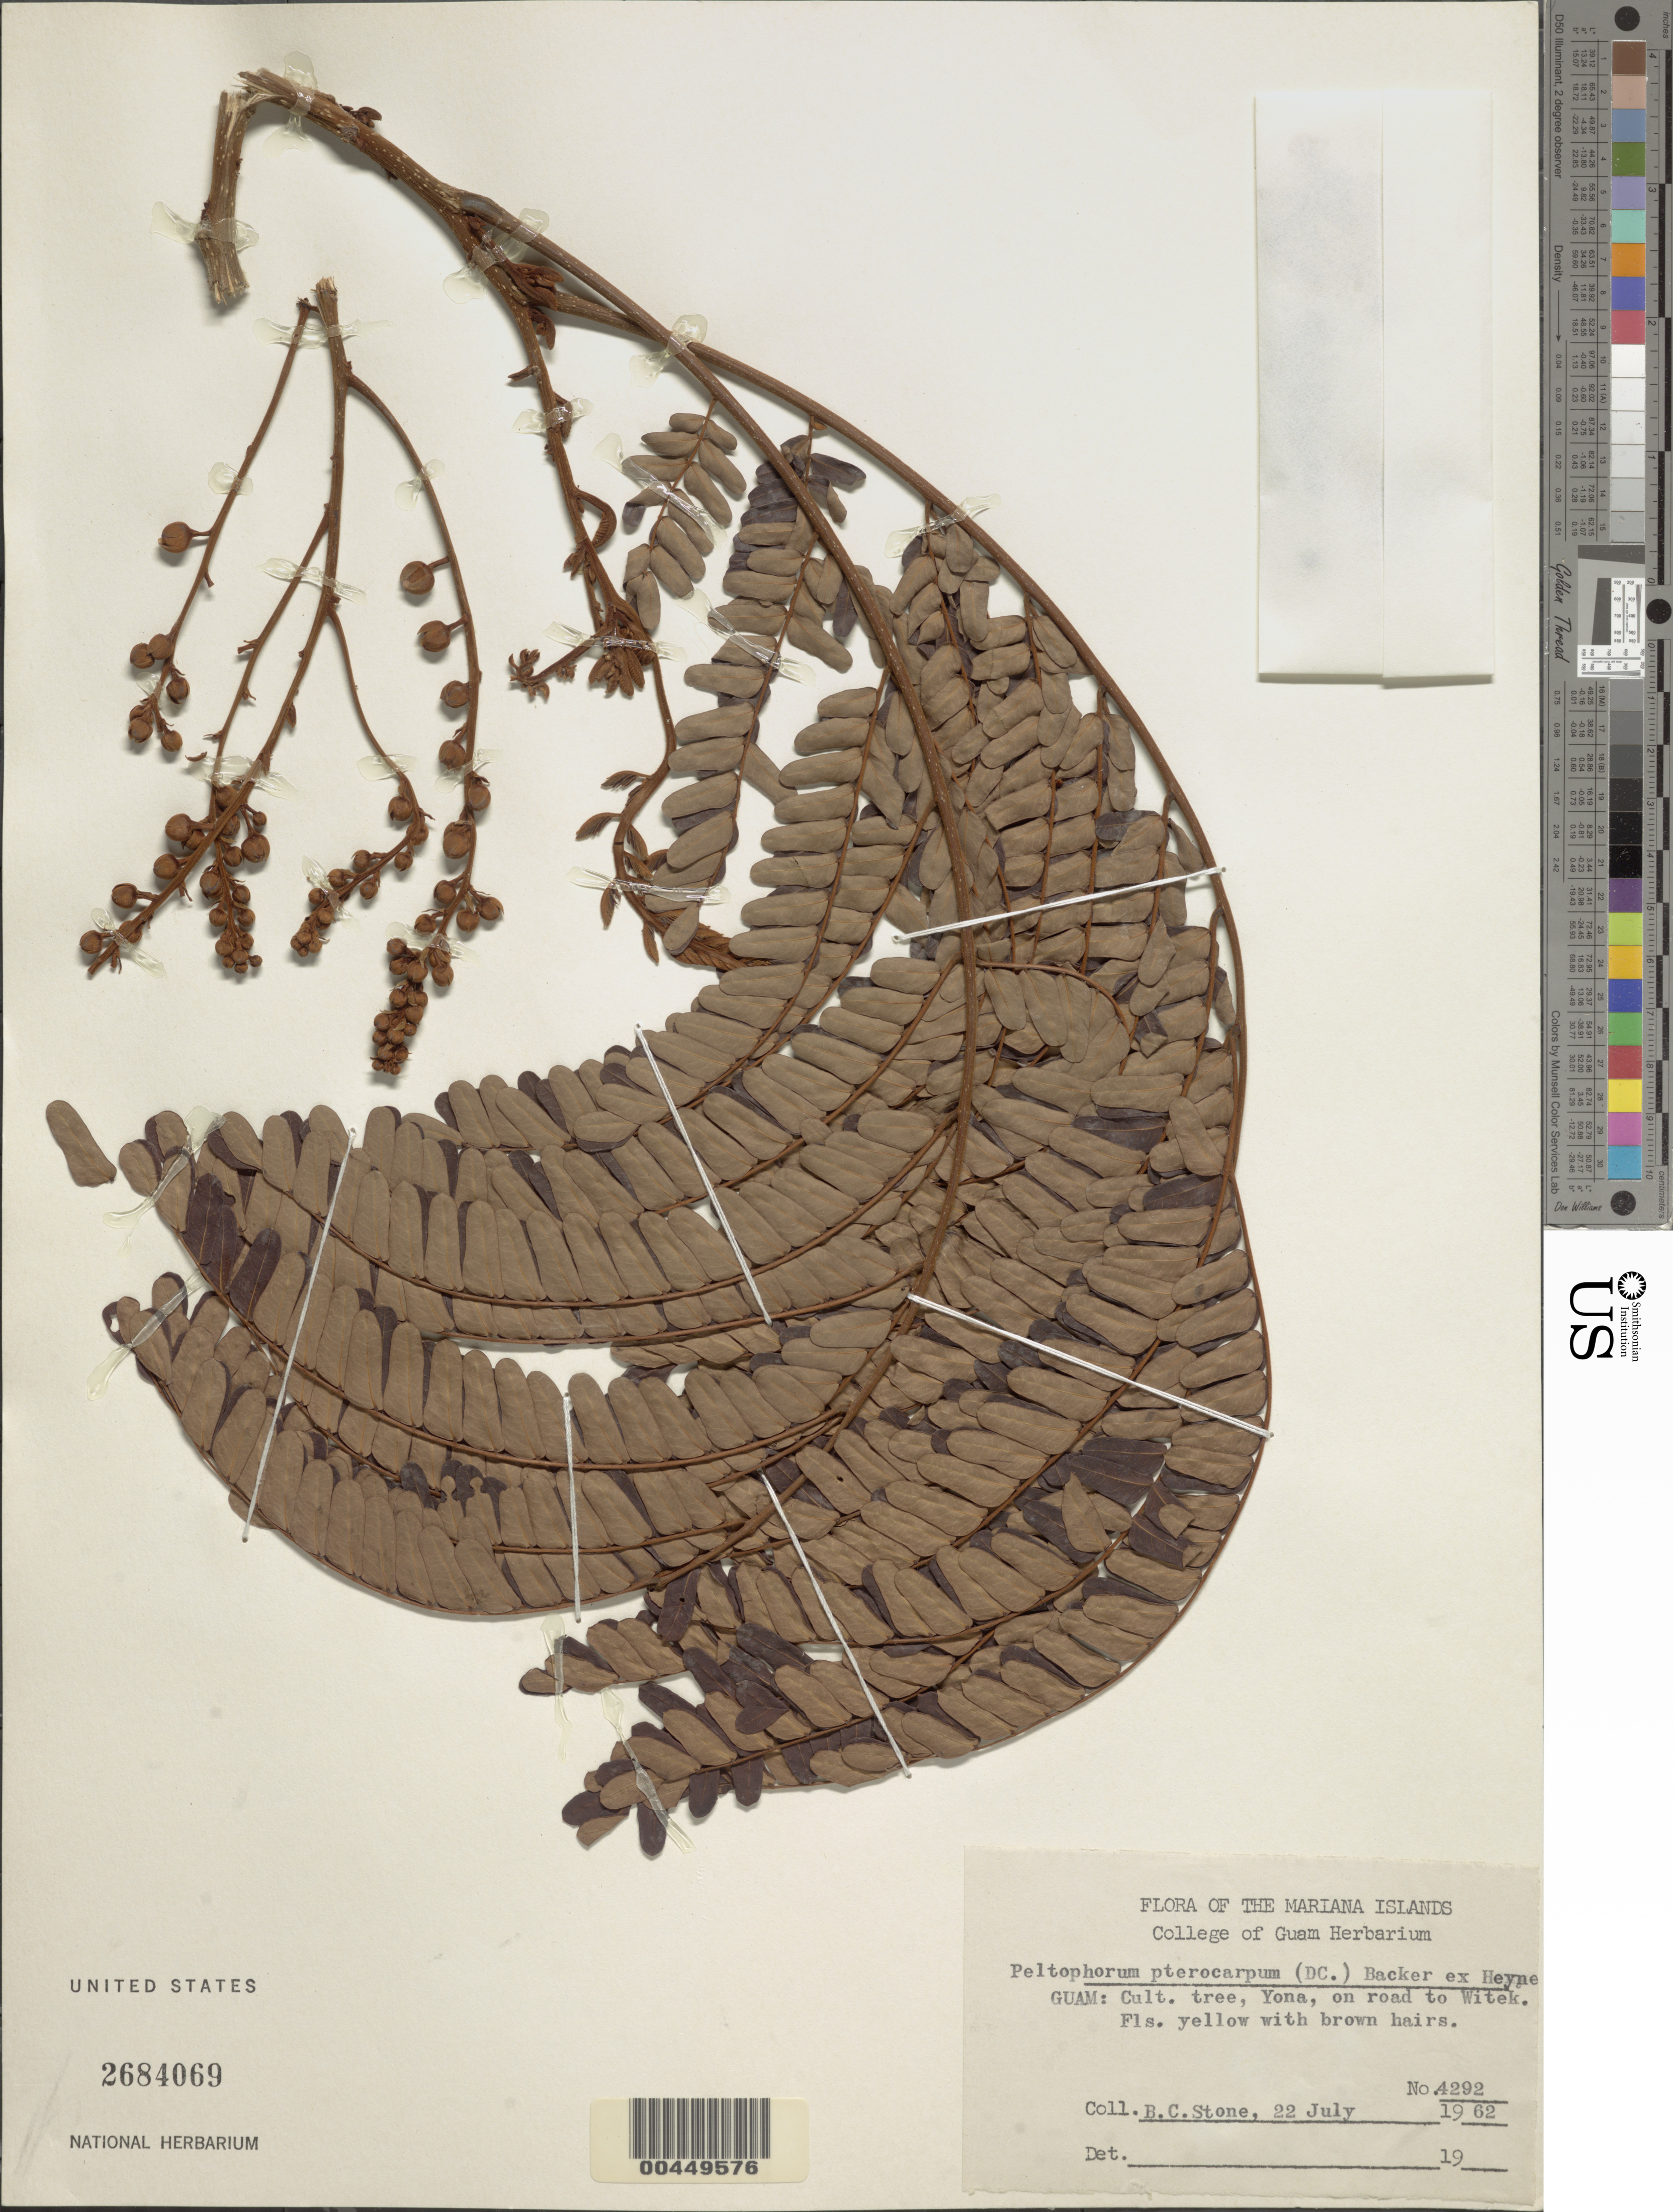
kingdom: Plantae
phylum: Tracheophyta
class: Magnoliopsida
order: Fabales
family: Fabaceae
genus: Peltophorum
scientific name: Peltophorum pterocarpum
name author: (DC.) Backer ex K. Heyne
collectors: B. C. Stone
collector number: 4292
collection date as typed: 22 Jul 1962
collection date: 1962-07-22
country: Guam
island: Guam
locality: Yona, road to witek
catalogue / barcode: US 2684069